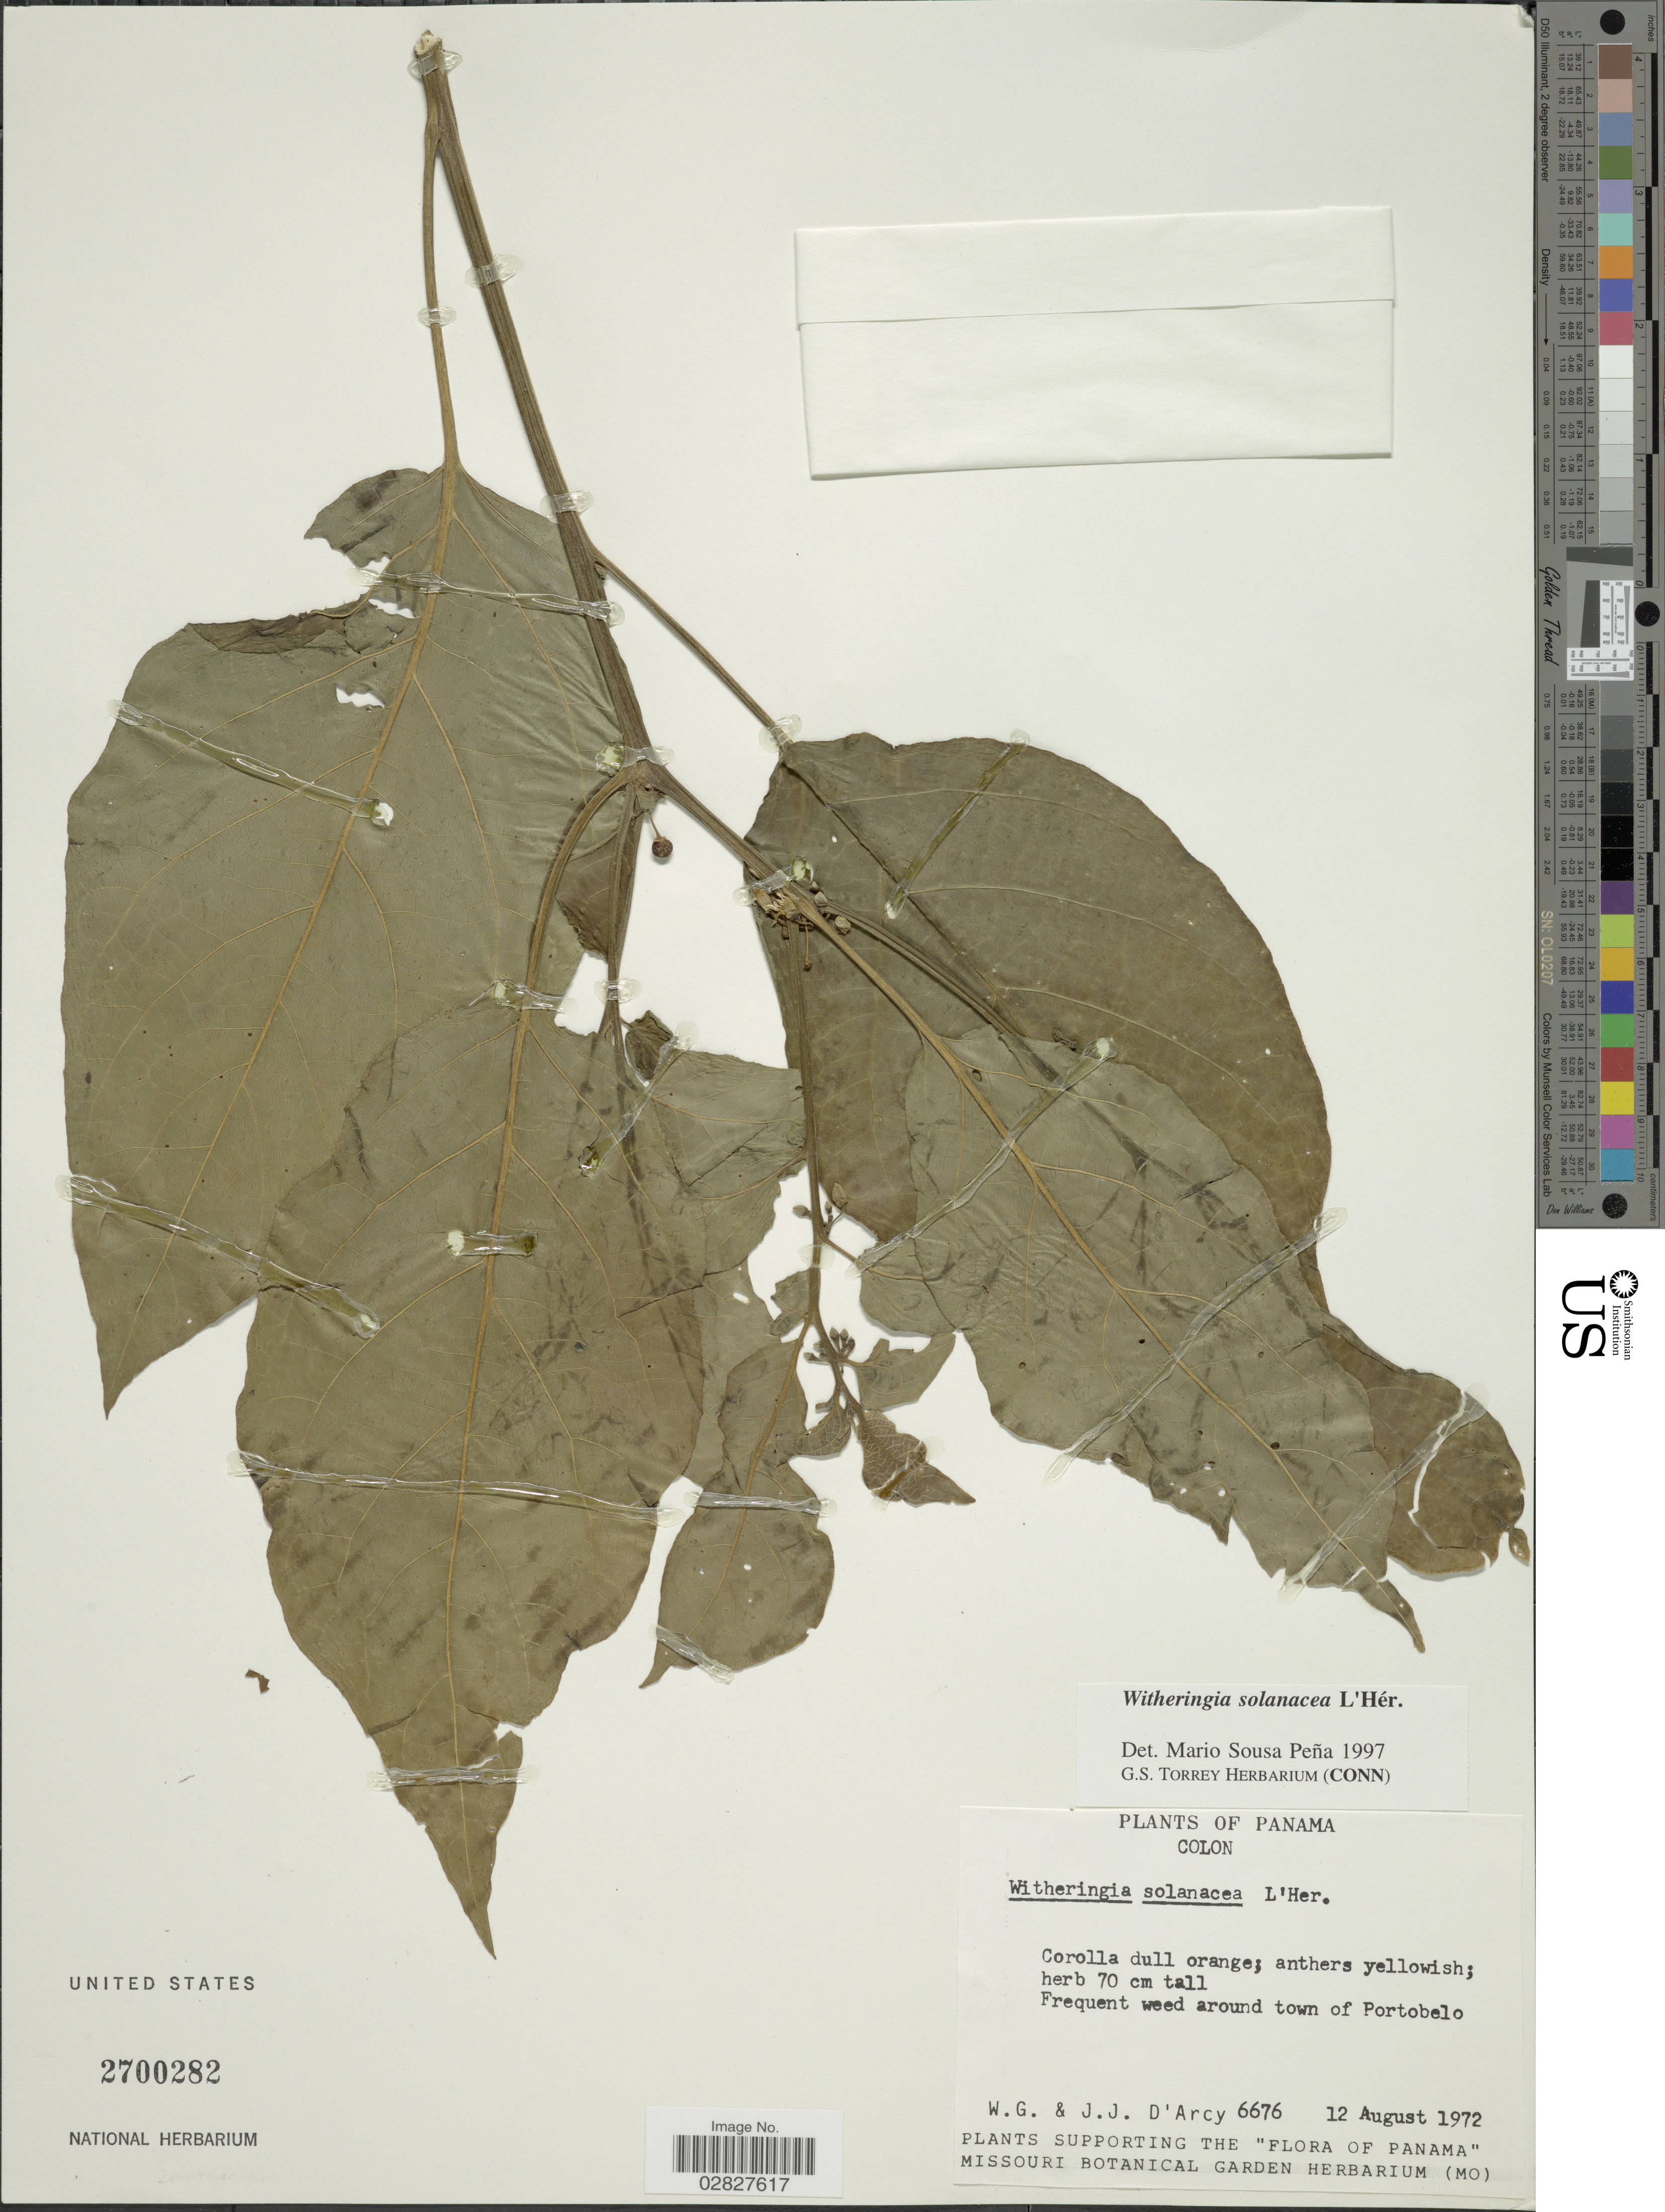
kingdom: Plantae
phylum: Tracheophyta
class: Magnoliopsida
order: Solanales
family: Solanaceae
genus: Witheringia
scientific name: Witheringia solanacea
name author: L'Hér.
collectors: W. G. D'Arcy & J. J. D'Arcy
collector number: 6676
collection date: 1972-08-12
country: Panama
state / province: Colón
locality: Frequent weed around town of Portobelo.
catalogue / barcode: US 2700282